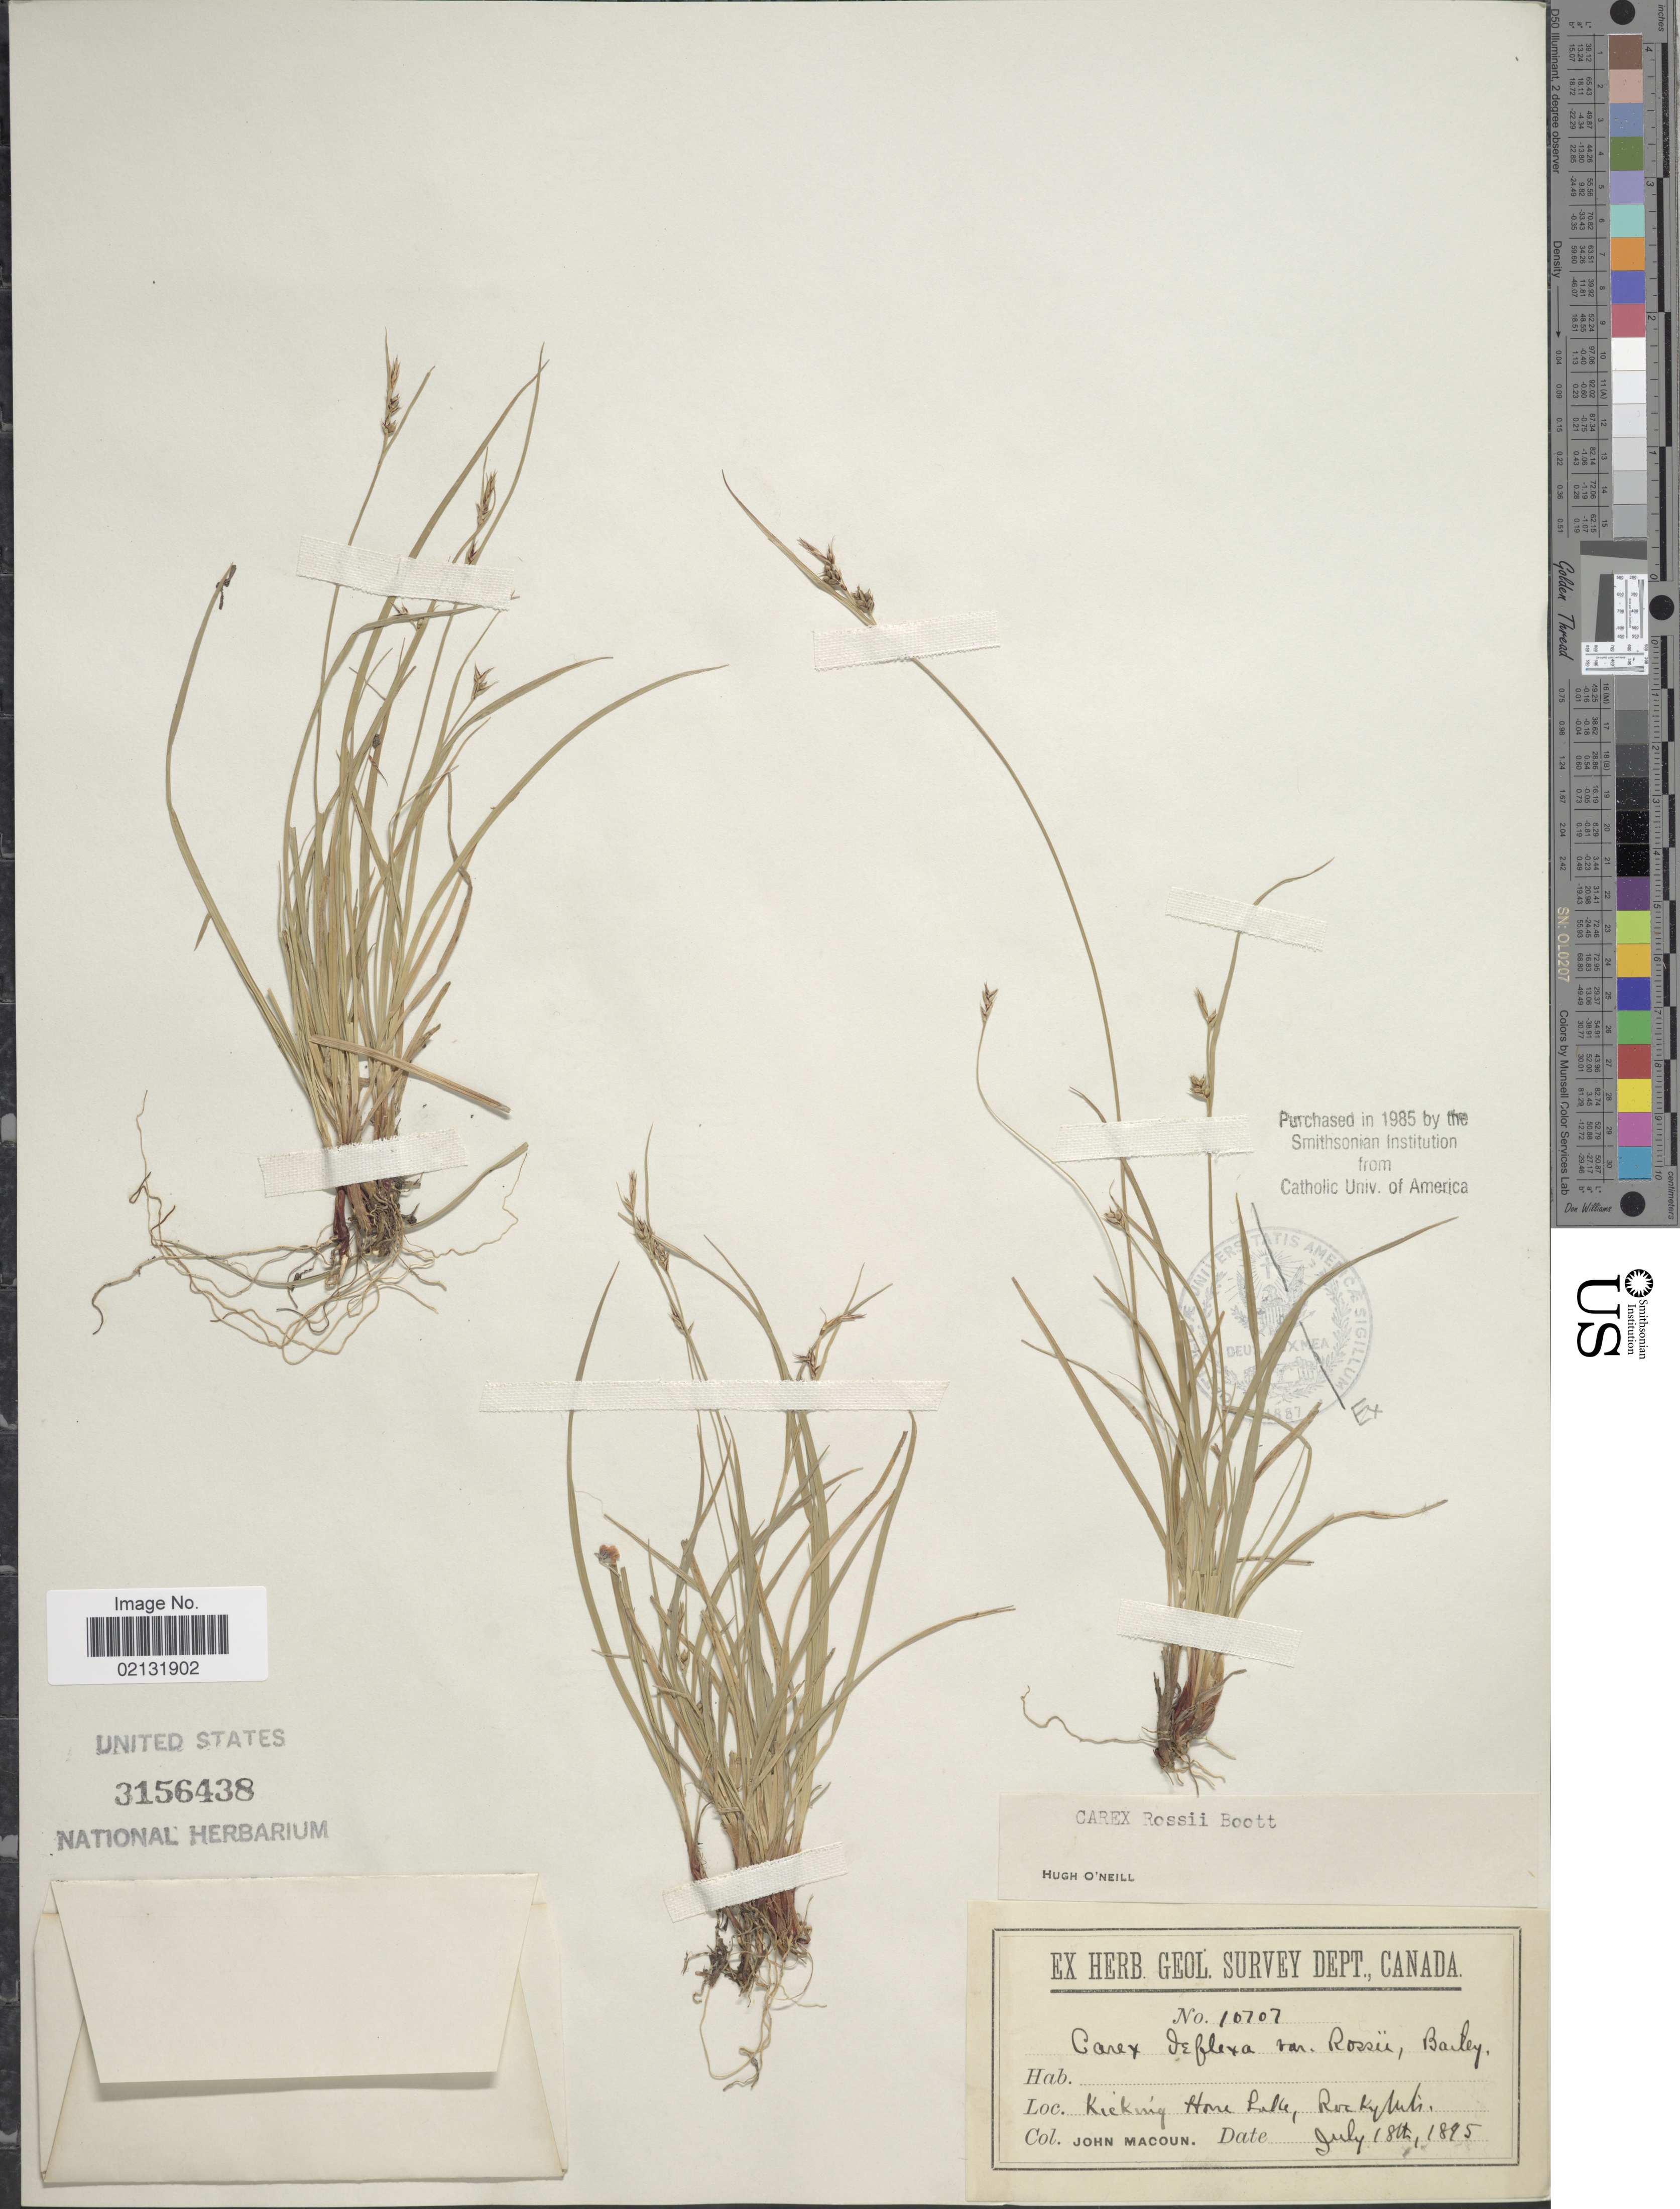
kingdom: Plantae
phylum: Tracheophyta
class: Liliopsida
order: Poales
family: Cyperaceae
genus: Carex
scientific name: Carex rossii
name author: Boott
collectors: J. Macoun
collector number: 10707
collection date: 1895-07-18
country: Canada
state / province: British Columbia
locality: Kicking Horse Lake, Rocky Mts.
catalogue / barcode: US 3156438